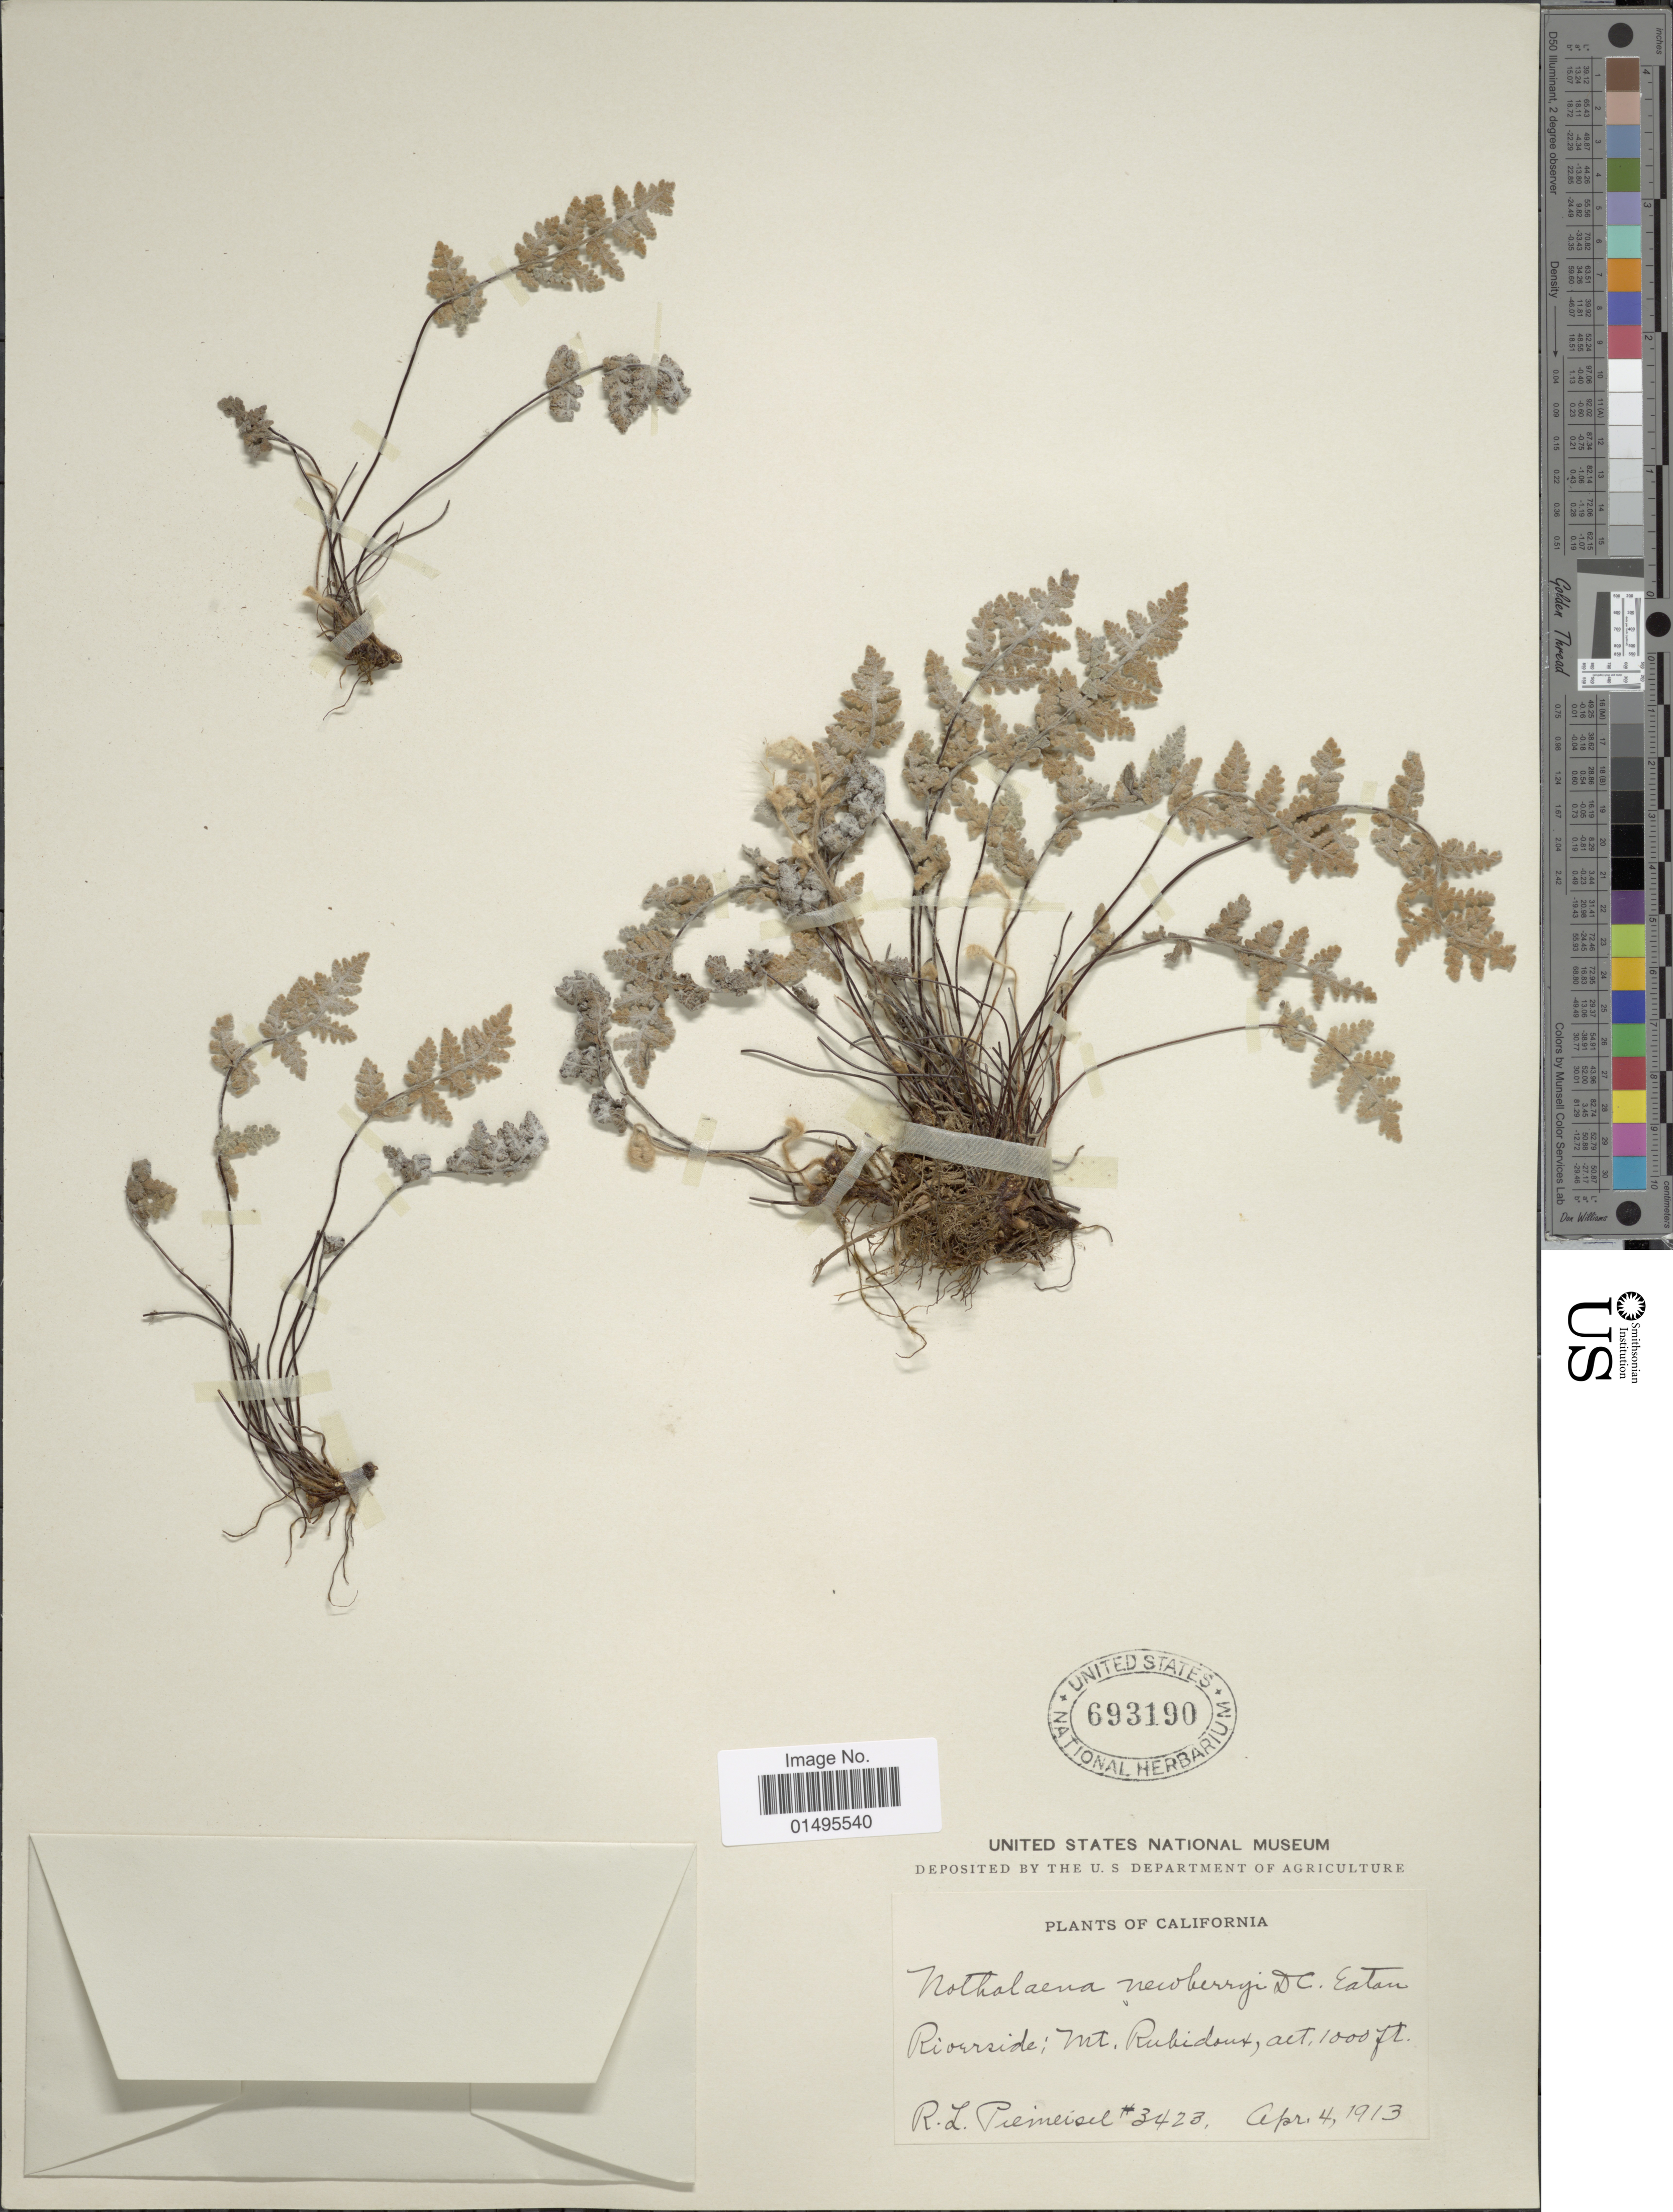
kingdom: Plantae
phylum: Tracheophyta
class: Polypodiopsida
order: Polypodiales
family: Pteridaceae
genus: Notholaena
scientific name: Notholaena newberryi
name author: D.C. Eaton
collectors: R. L. Piemeisel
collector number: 3423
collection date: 1913-04-04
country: United States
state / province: California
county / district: Riverside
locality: Riverside; Mt. Rubidoux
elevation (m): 305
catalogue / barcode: US 693190